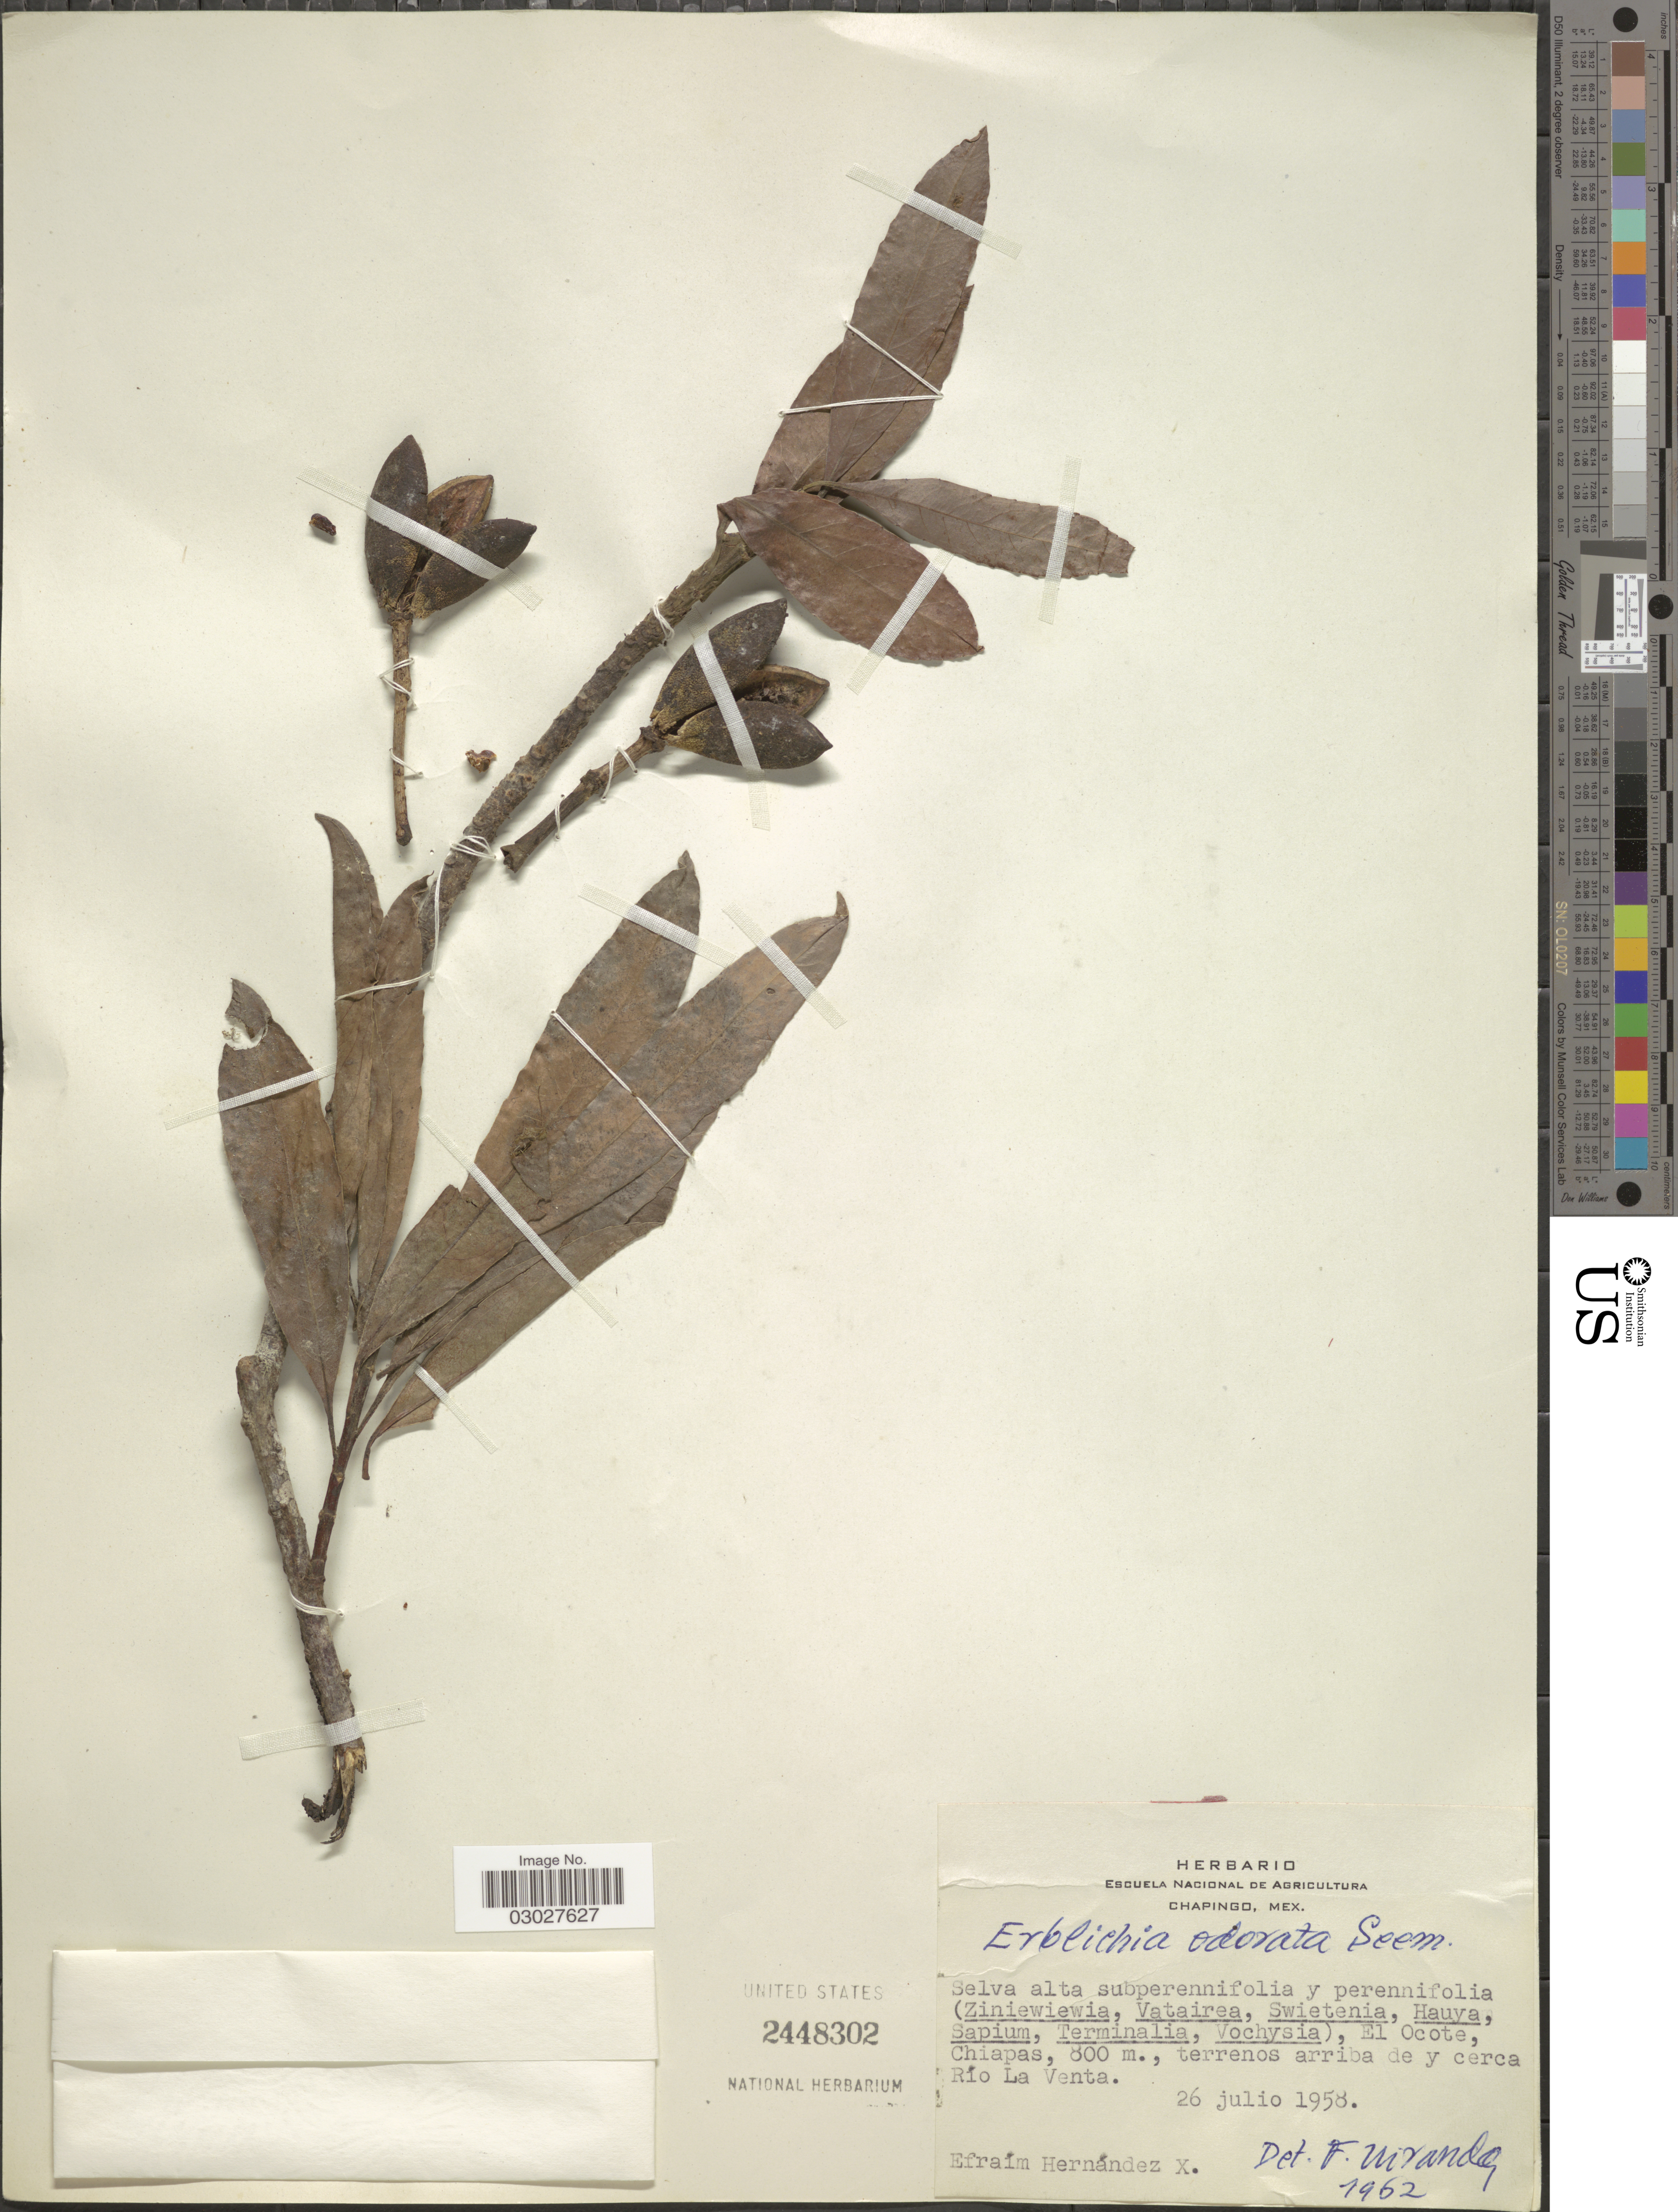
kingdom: Plantae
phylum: Tracheophyta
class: Magnoliopsida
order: Malpighiales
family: Turneraceae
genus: Erblichia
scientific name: Erblichia odorata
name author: Seem.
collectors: E. Hernandez X.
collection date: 1958-07-26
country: Mexico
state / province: Chiapas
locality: El Ocote, terrenos arriba de y cerca Río La Venta.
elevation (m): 800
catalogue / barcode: US 2448302